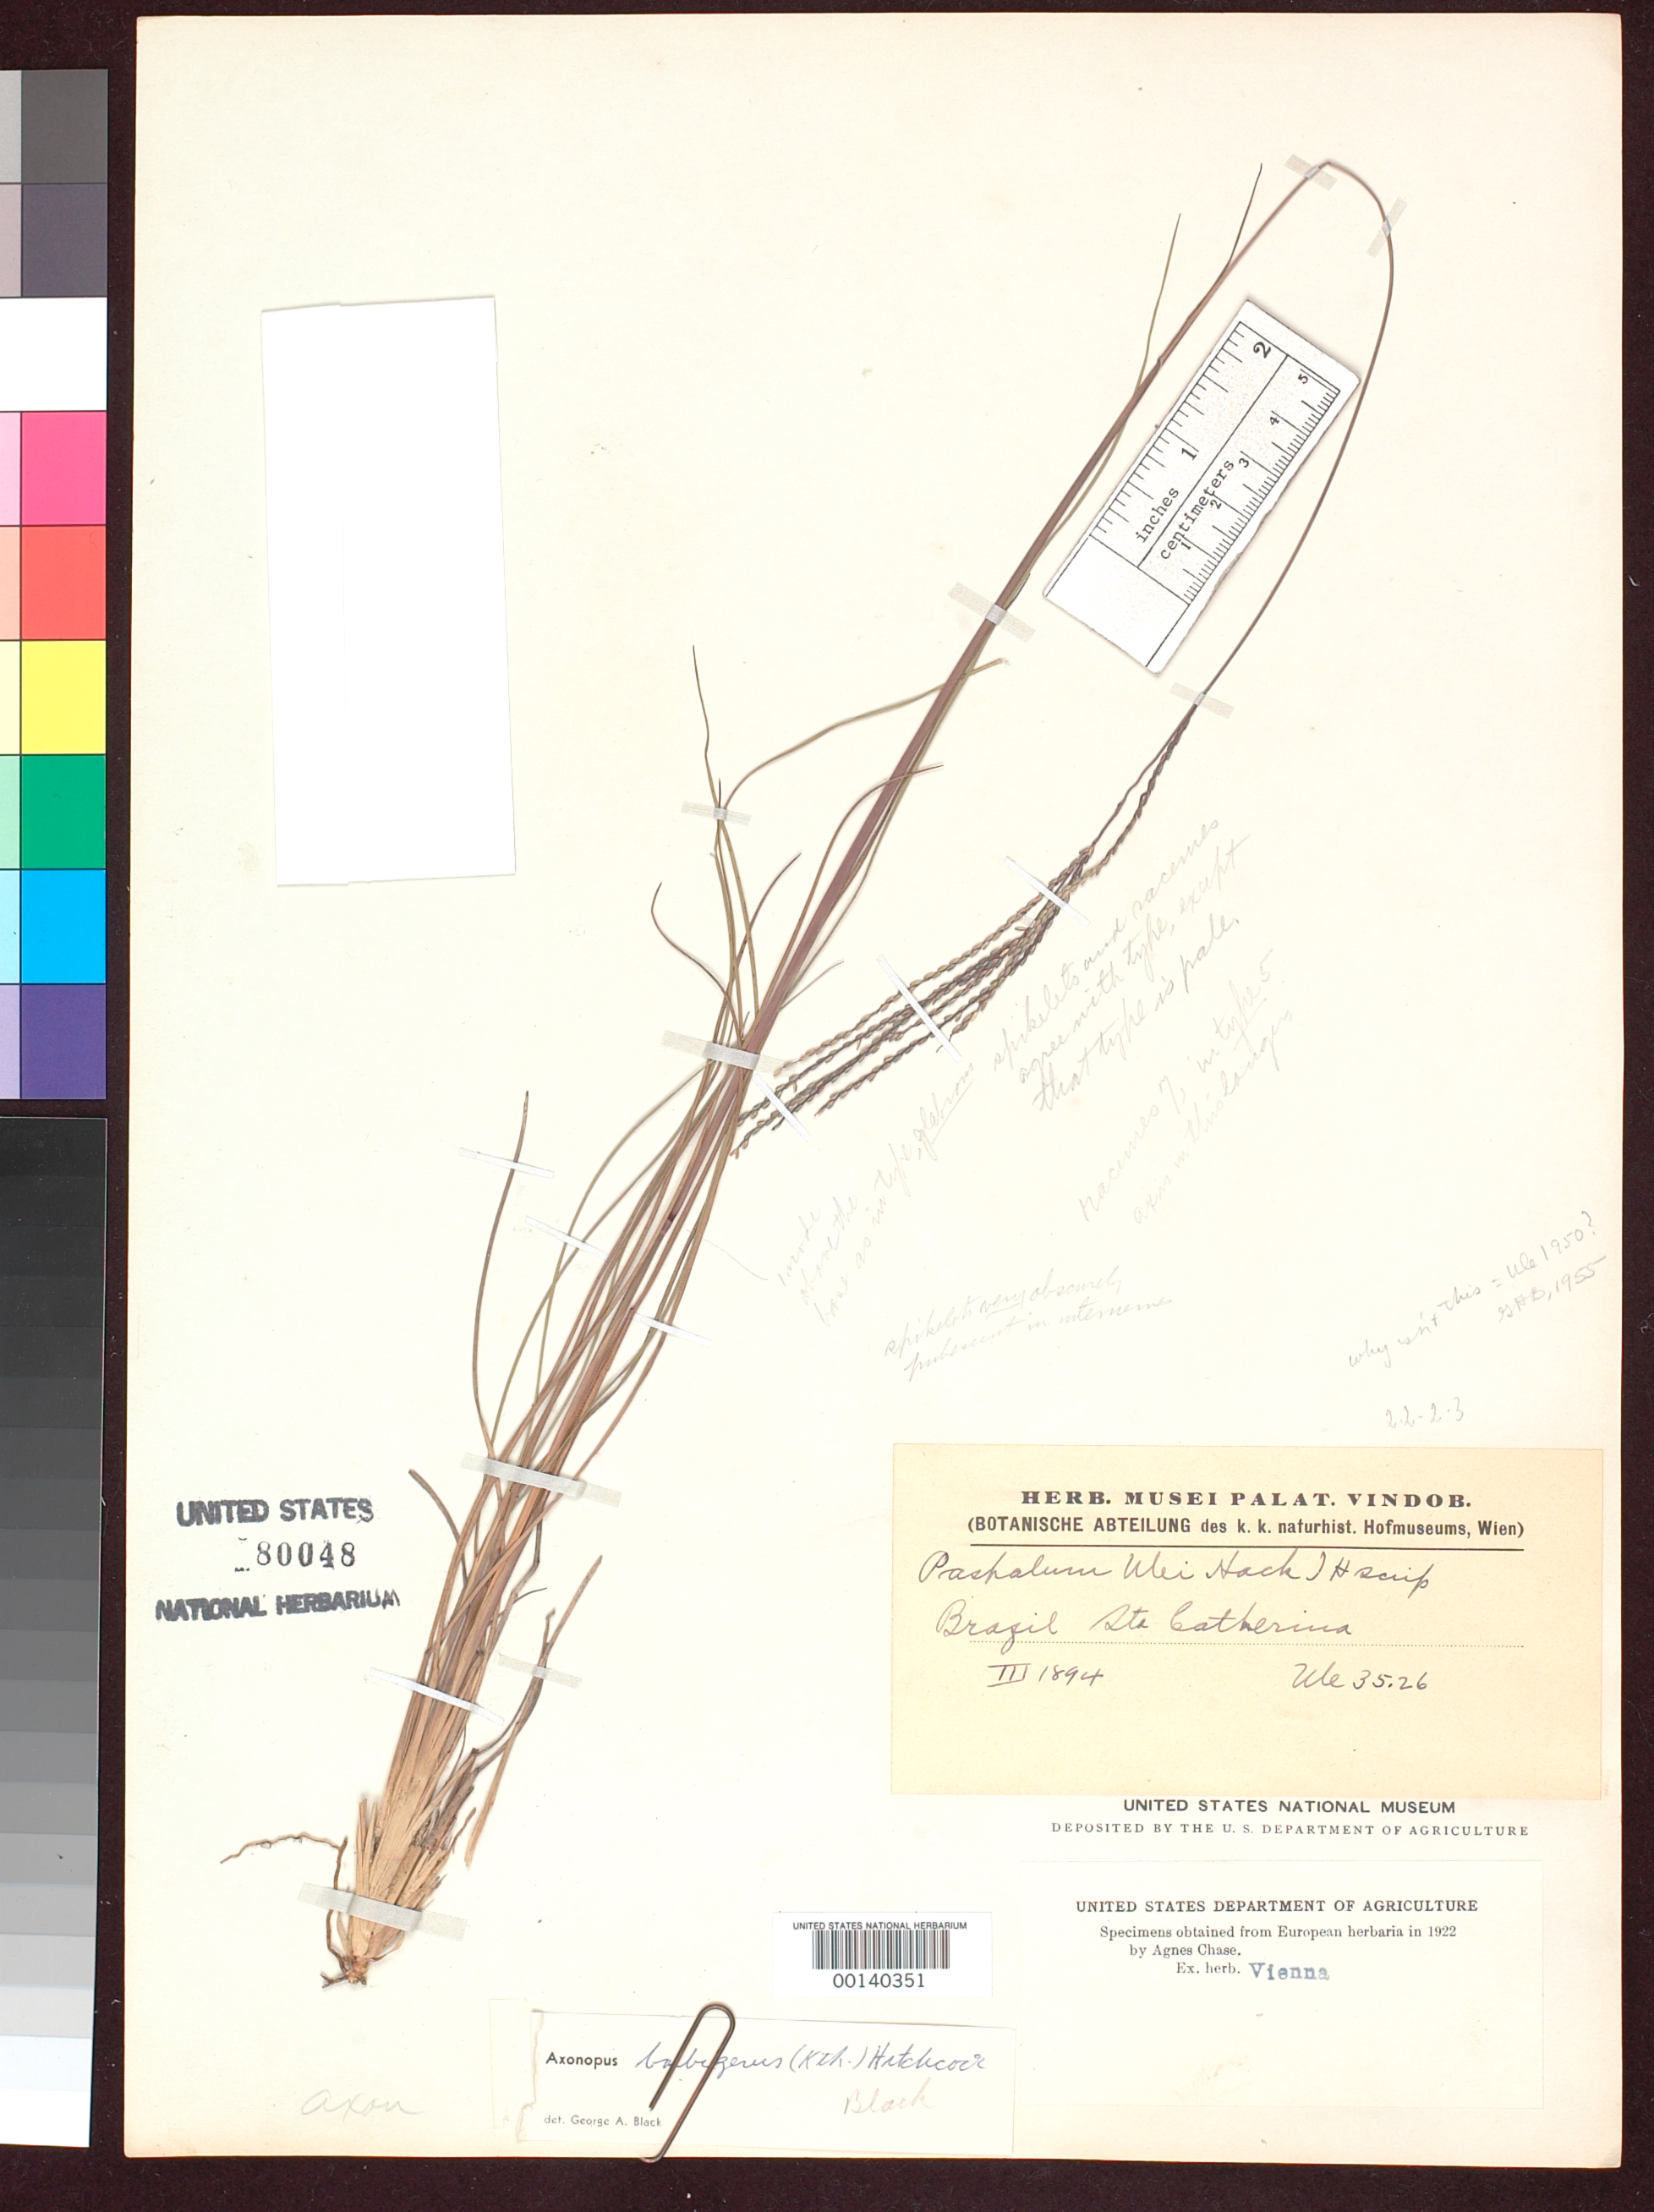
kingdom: Plantae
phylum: Tracheophyta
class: Liliopsida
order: Poales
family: Poaceae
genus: Paspalum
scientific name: Paspalum ulei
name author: Hack.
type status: Syntype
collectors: E. H. Ule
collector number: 3526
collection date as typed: Mar 1894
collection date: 1894-03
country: Brazil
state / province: Santa Catarina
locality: Capivore, Serra Geral.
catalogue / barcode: US 80048